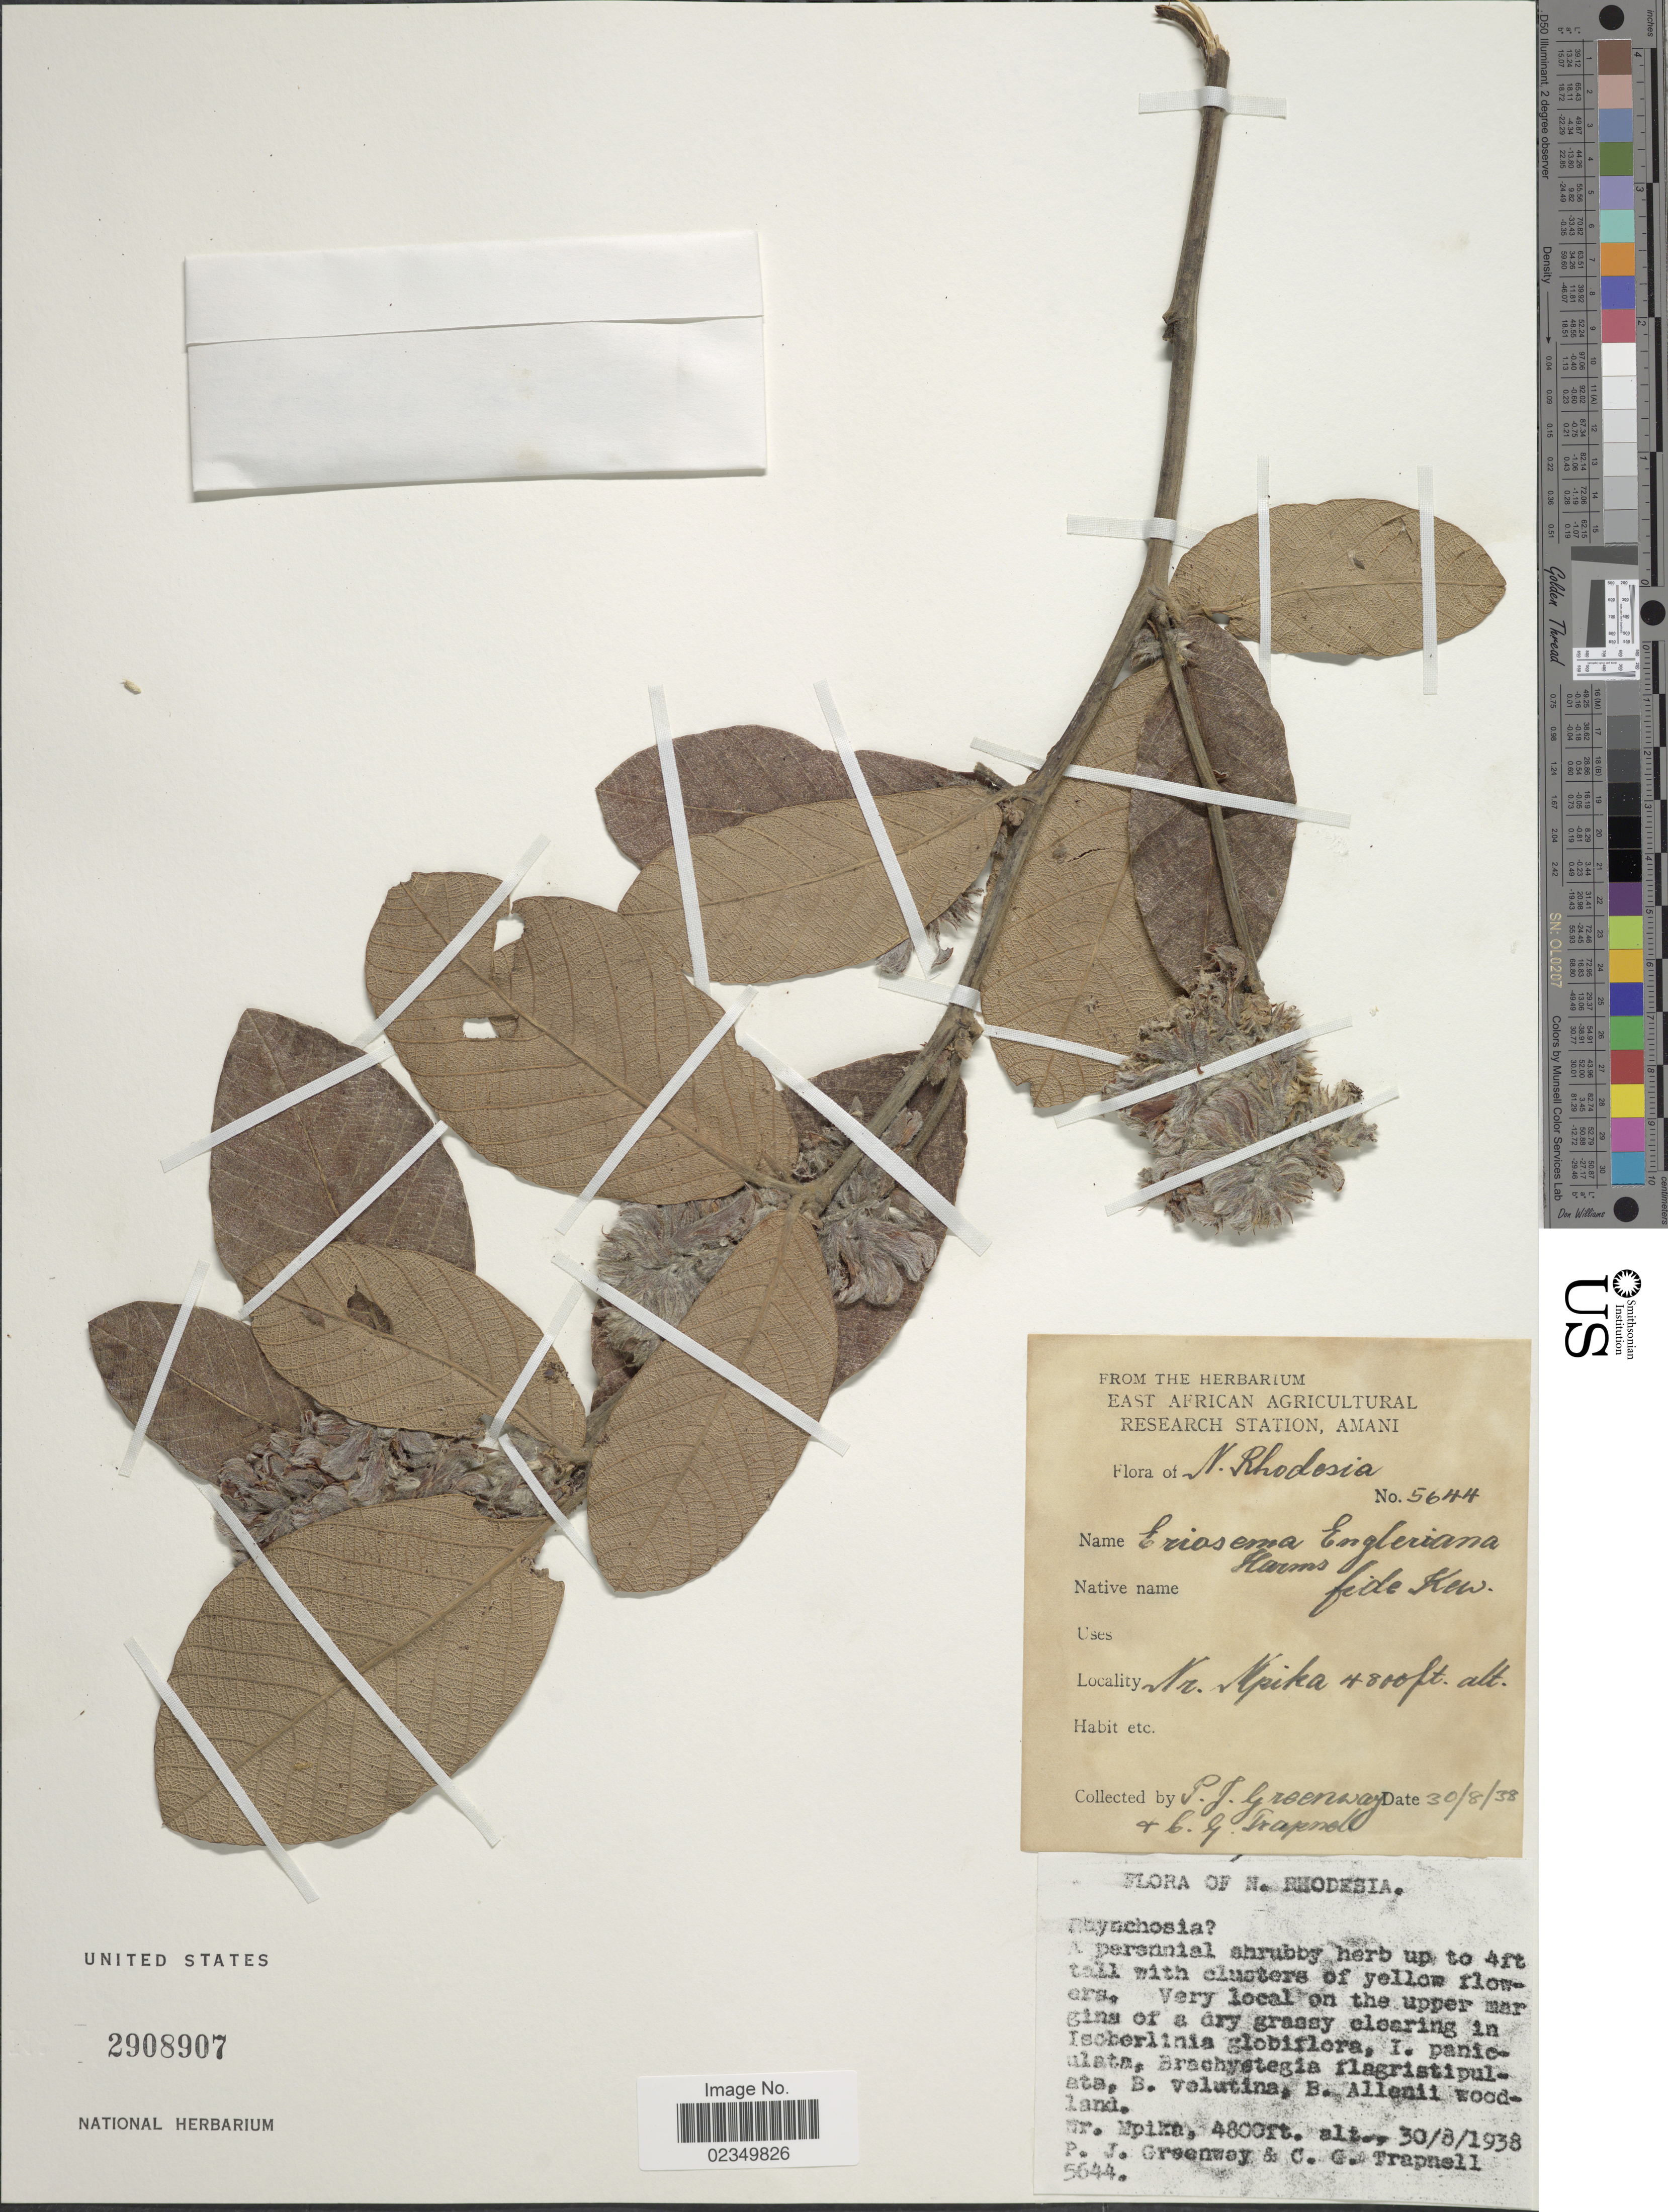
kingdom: Plantae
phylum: Tracheophyta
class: Magnoliopsida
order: Fabales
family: Fabaceae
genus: Eriosema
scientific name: Eriosema englerianum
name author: Harms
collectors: P. J. Greenway & C. Trapnell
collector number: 5644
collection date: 1938-08-30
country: Zambia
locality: N. Rhodesia, Nr. Mpika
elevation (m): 1463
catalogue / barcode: US 2908907